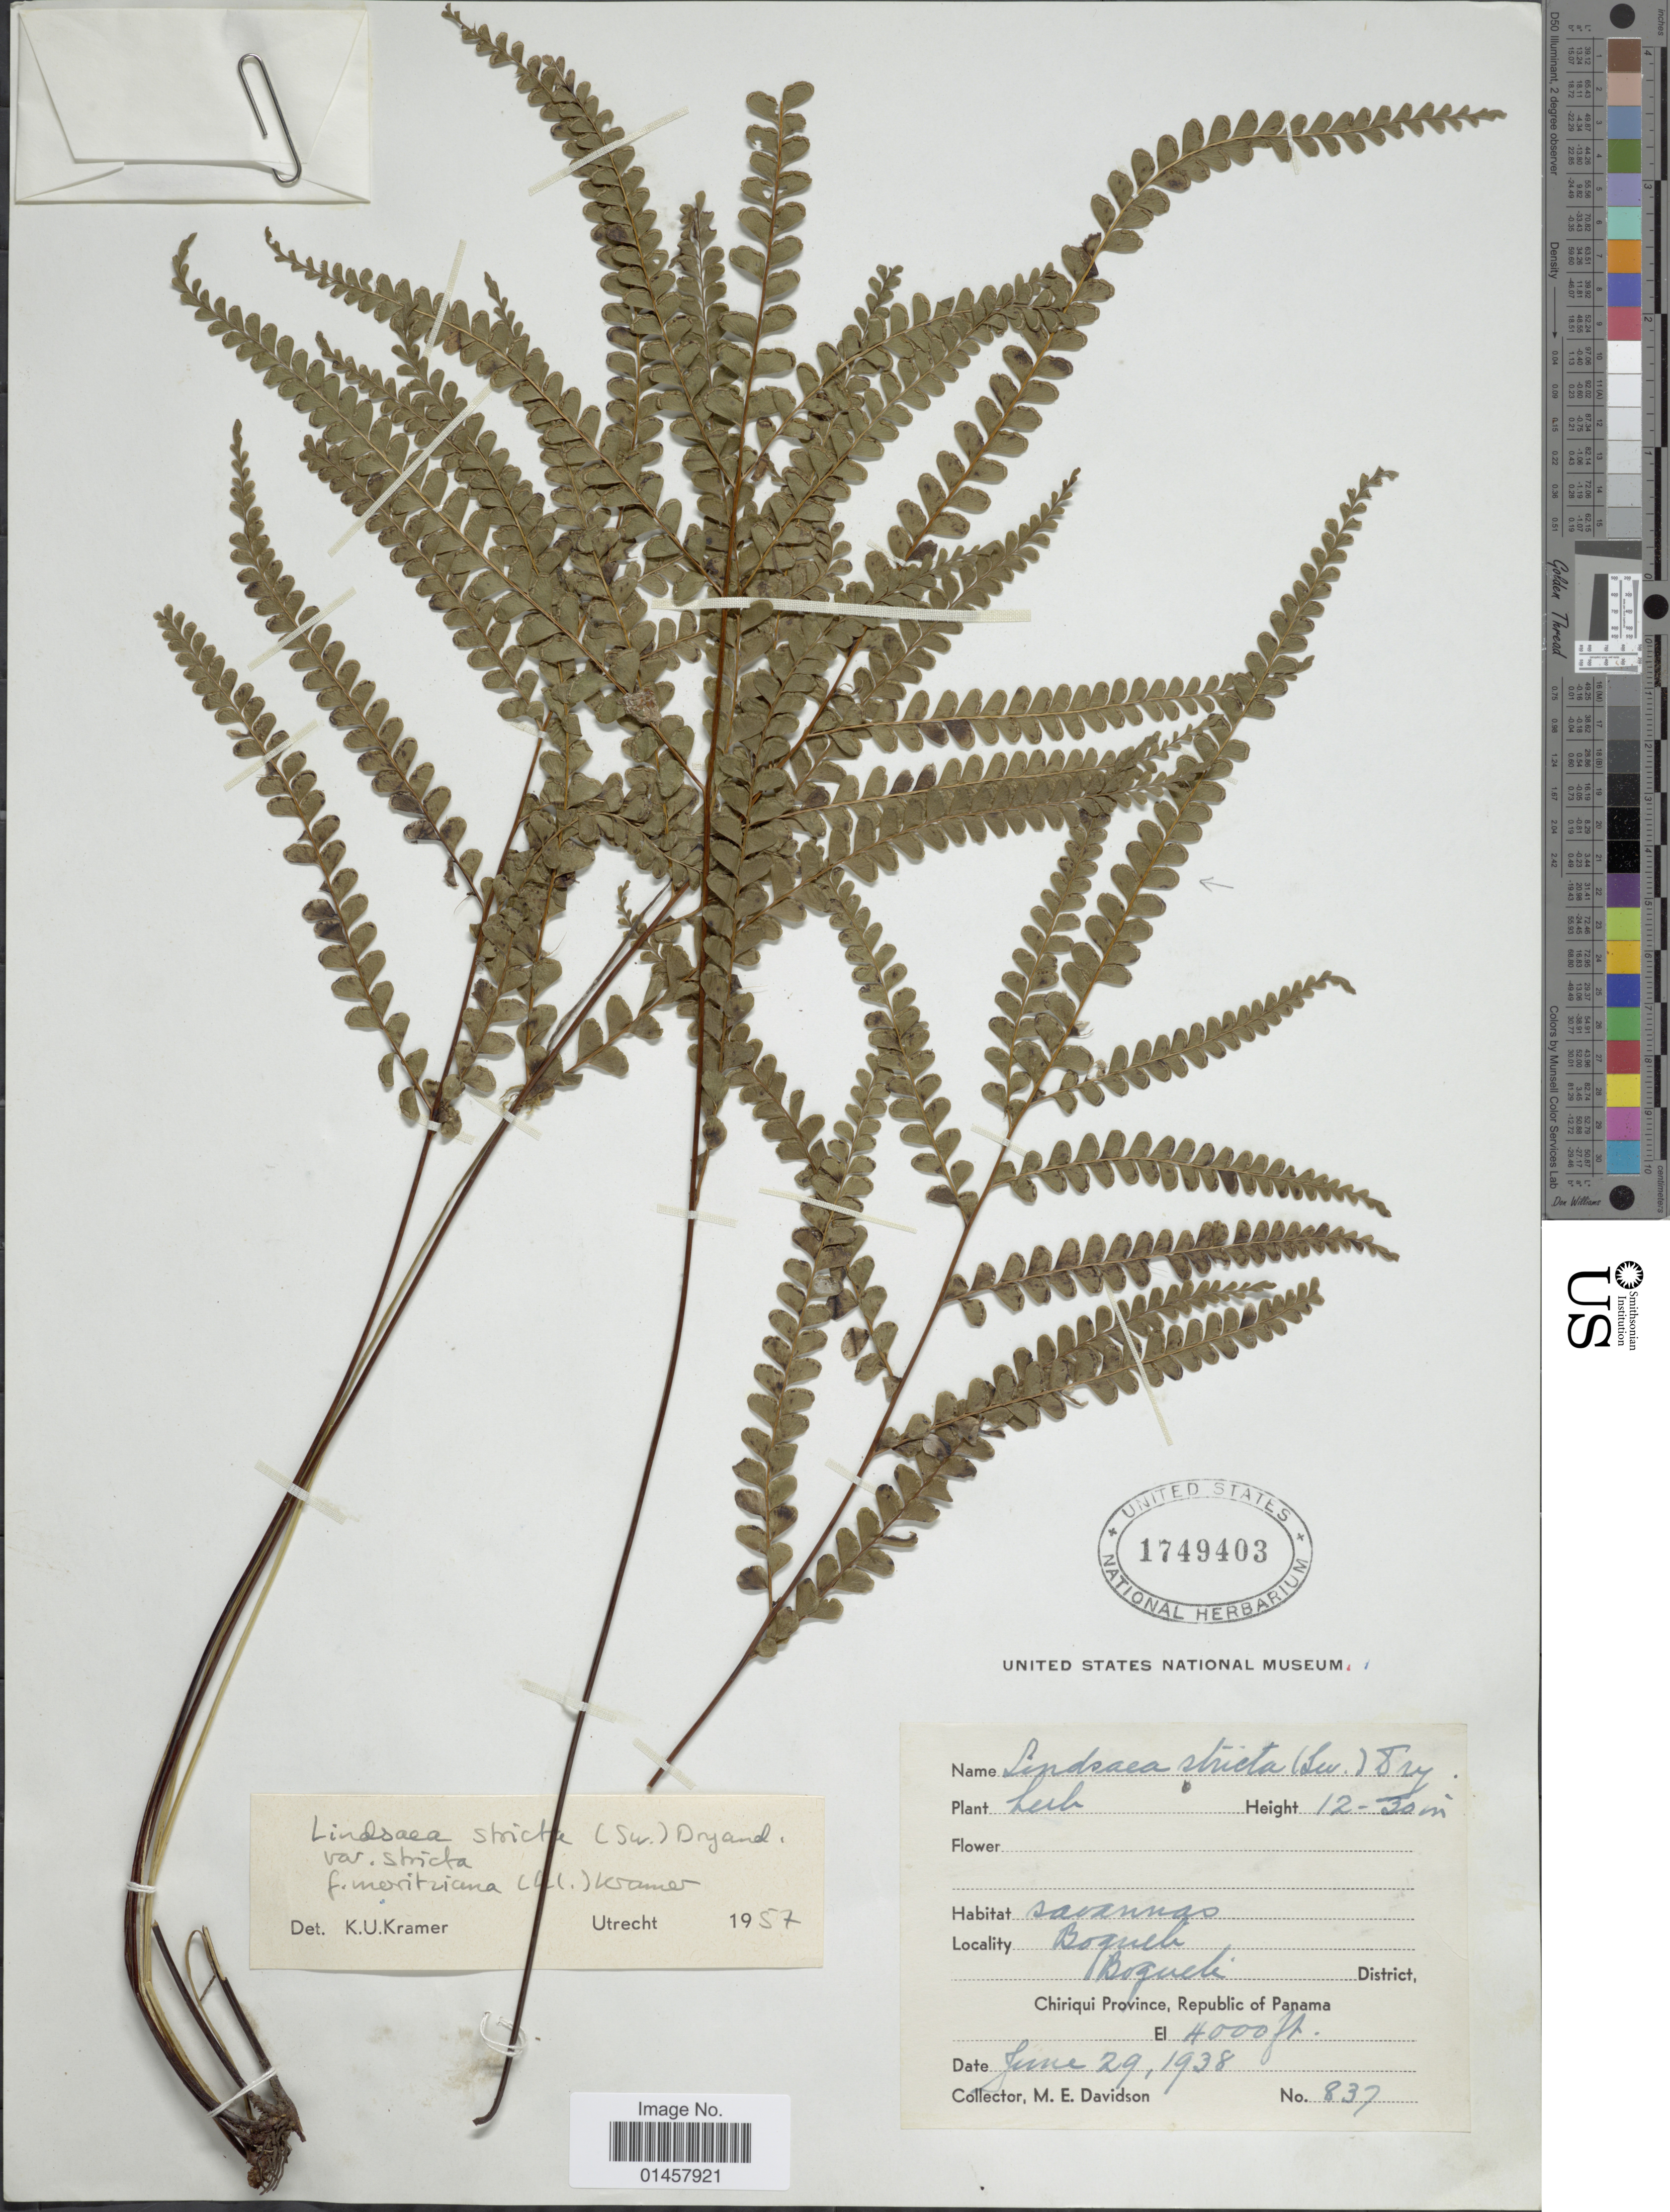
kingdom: Plantae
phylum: Tracheophyta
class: Polypodiopsida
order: Polypodiales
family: Lindsaeaceae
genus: Lindsaea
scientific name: Lindsaea stricta f. moritziana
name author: K.U. Kramer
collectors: M. E. Davidson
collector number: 837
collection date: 1938-06-29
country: Panama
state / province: Chiriqui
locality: Boquete, Boquete district, Chiriqui Province, Republic of Panama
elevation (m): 1219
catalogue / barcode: US 1749403